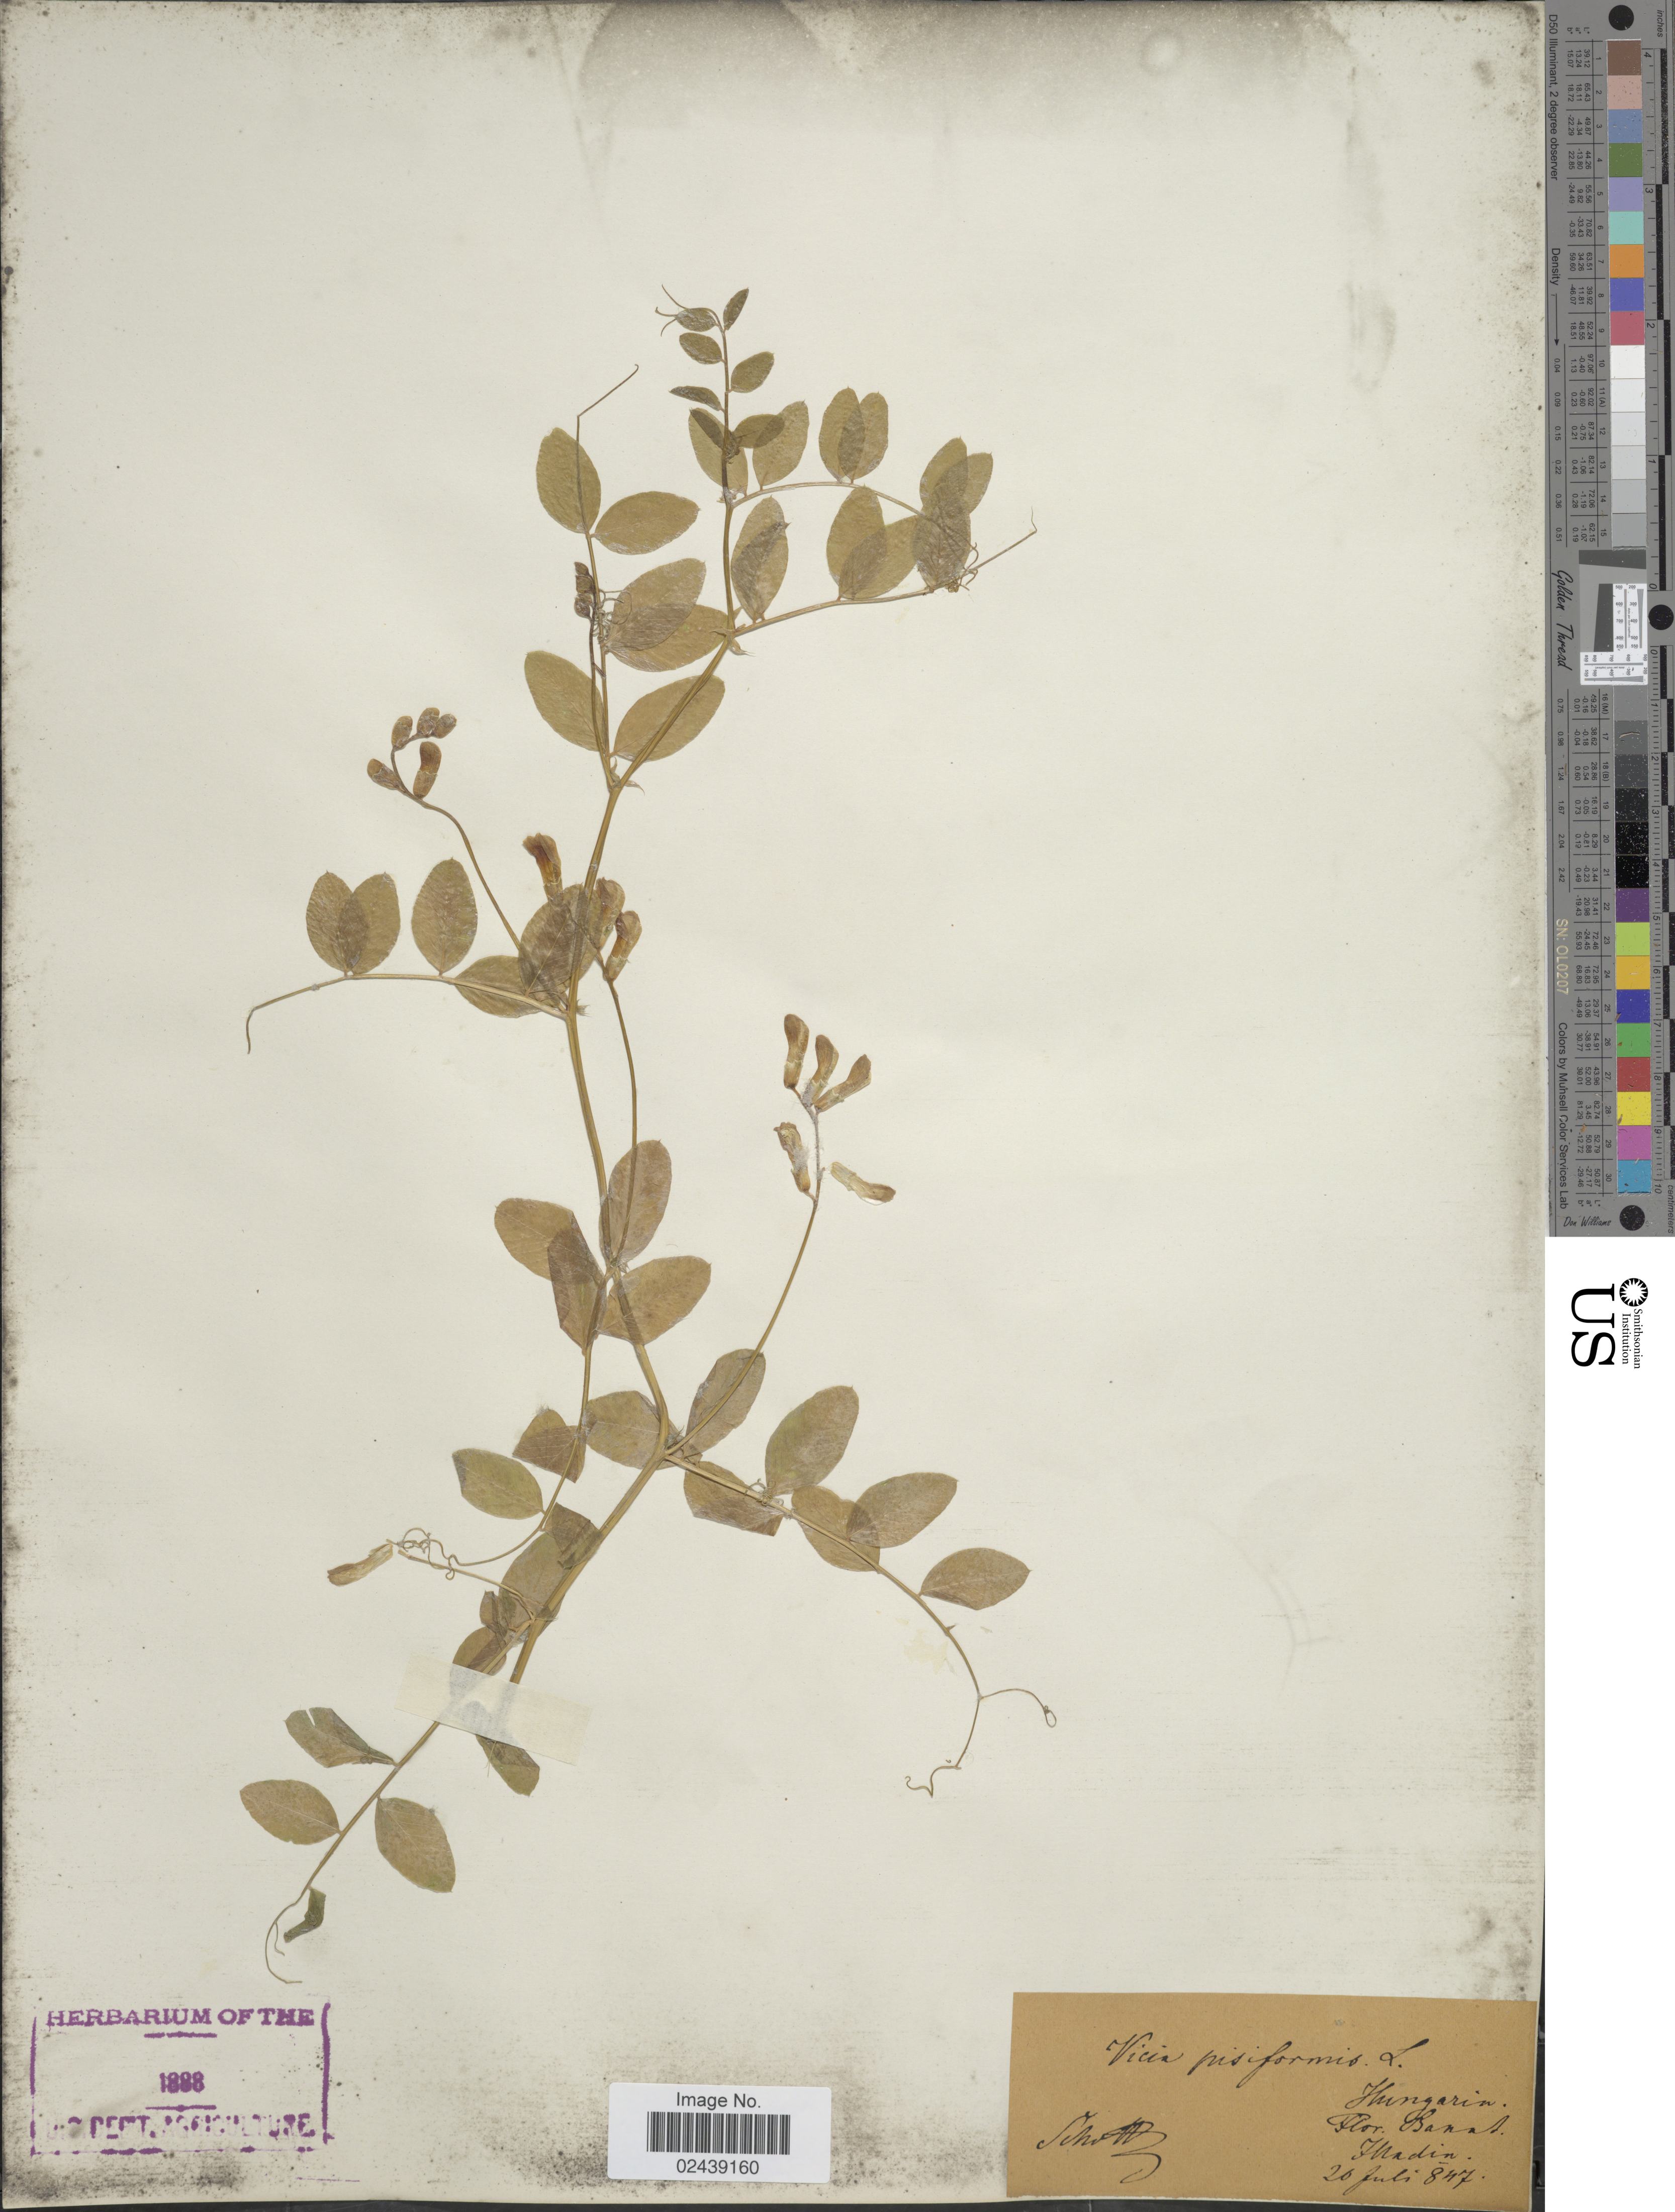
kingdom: Plantae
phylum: Tracheophyta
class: Magnoliopsida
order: Fabales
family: Fabaceae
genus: Vicia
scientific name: Vicia pisiformis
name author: L.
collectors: -. Schultz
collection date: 1847-07-26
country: Hungary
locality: Hor. Banat. Ihadin [interpreted]